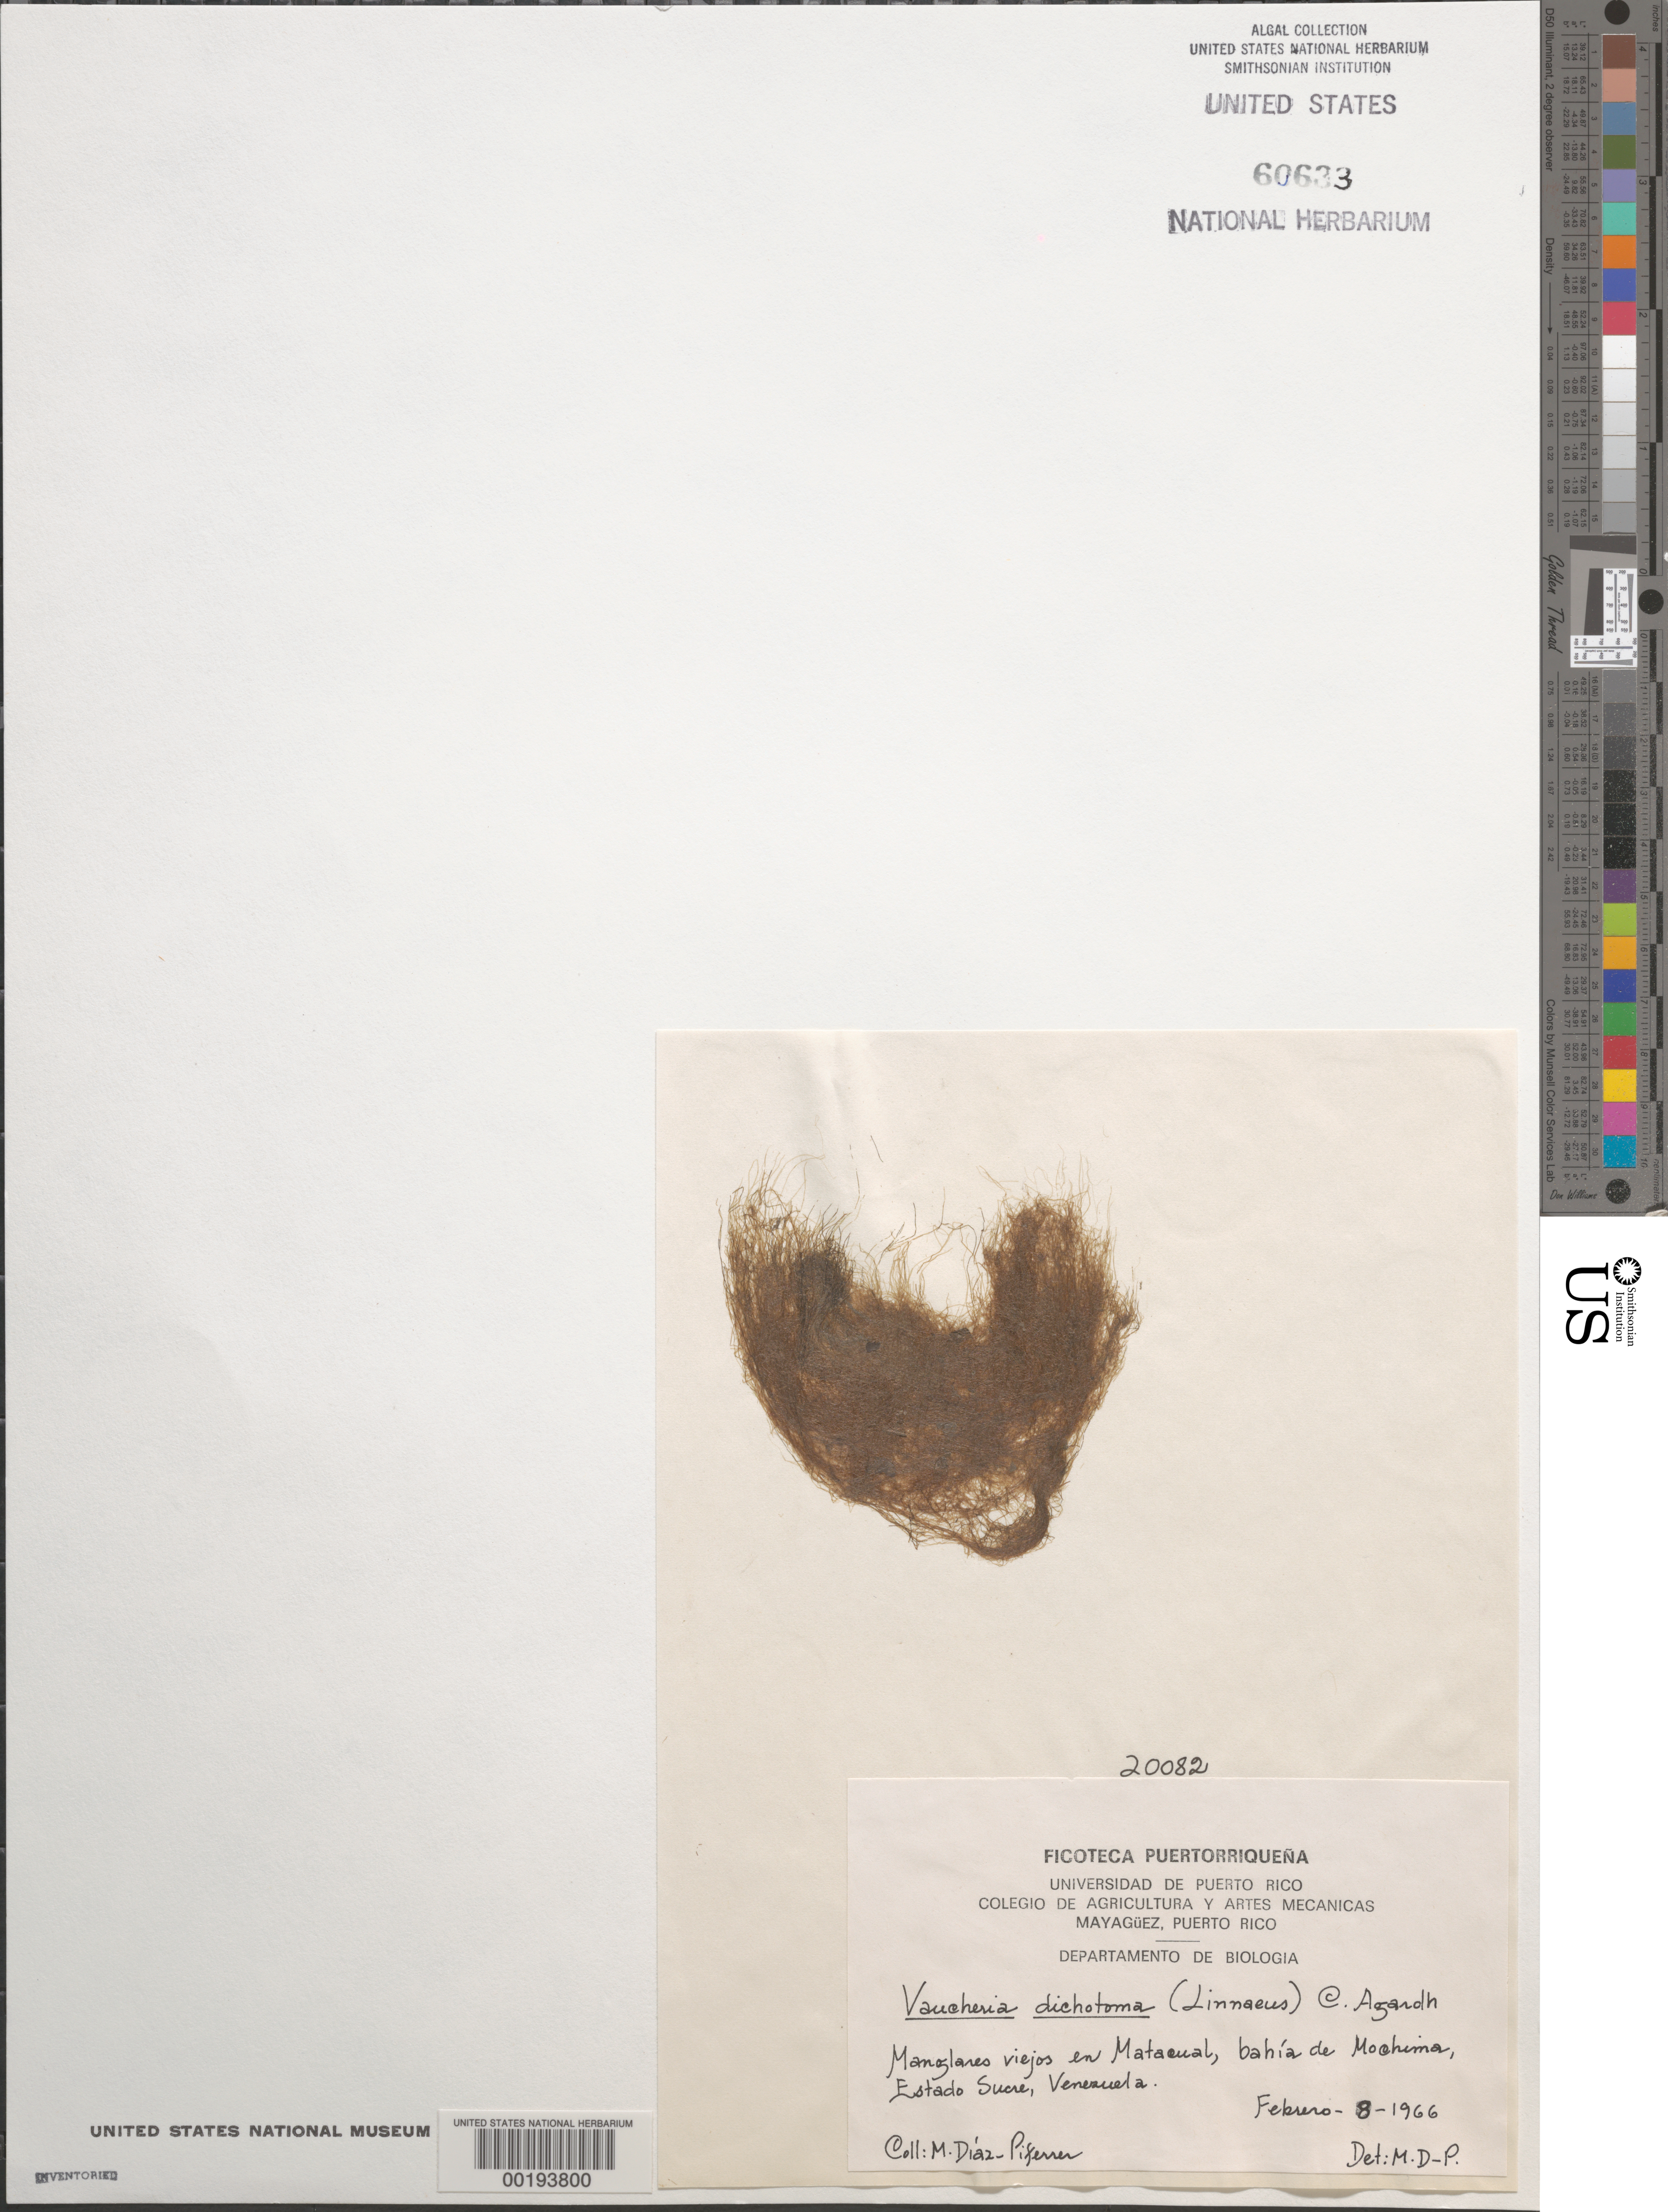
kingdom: Chromista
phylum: Ochrophyta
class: Xanthophyceae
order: Vaucheriales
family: Vaucheriaceae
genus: Vaucheria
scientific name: Vaucheria dichotoma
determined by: Diaz-Piferrer, M.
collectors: M. Diaz-Piferrer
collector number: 20082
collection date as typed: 08 Feb 1966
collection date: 1966-02-08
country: Venezuela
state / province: Sucre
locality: Matacual, Bahia de Mochima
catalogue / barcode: US 60633